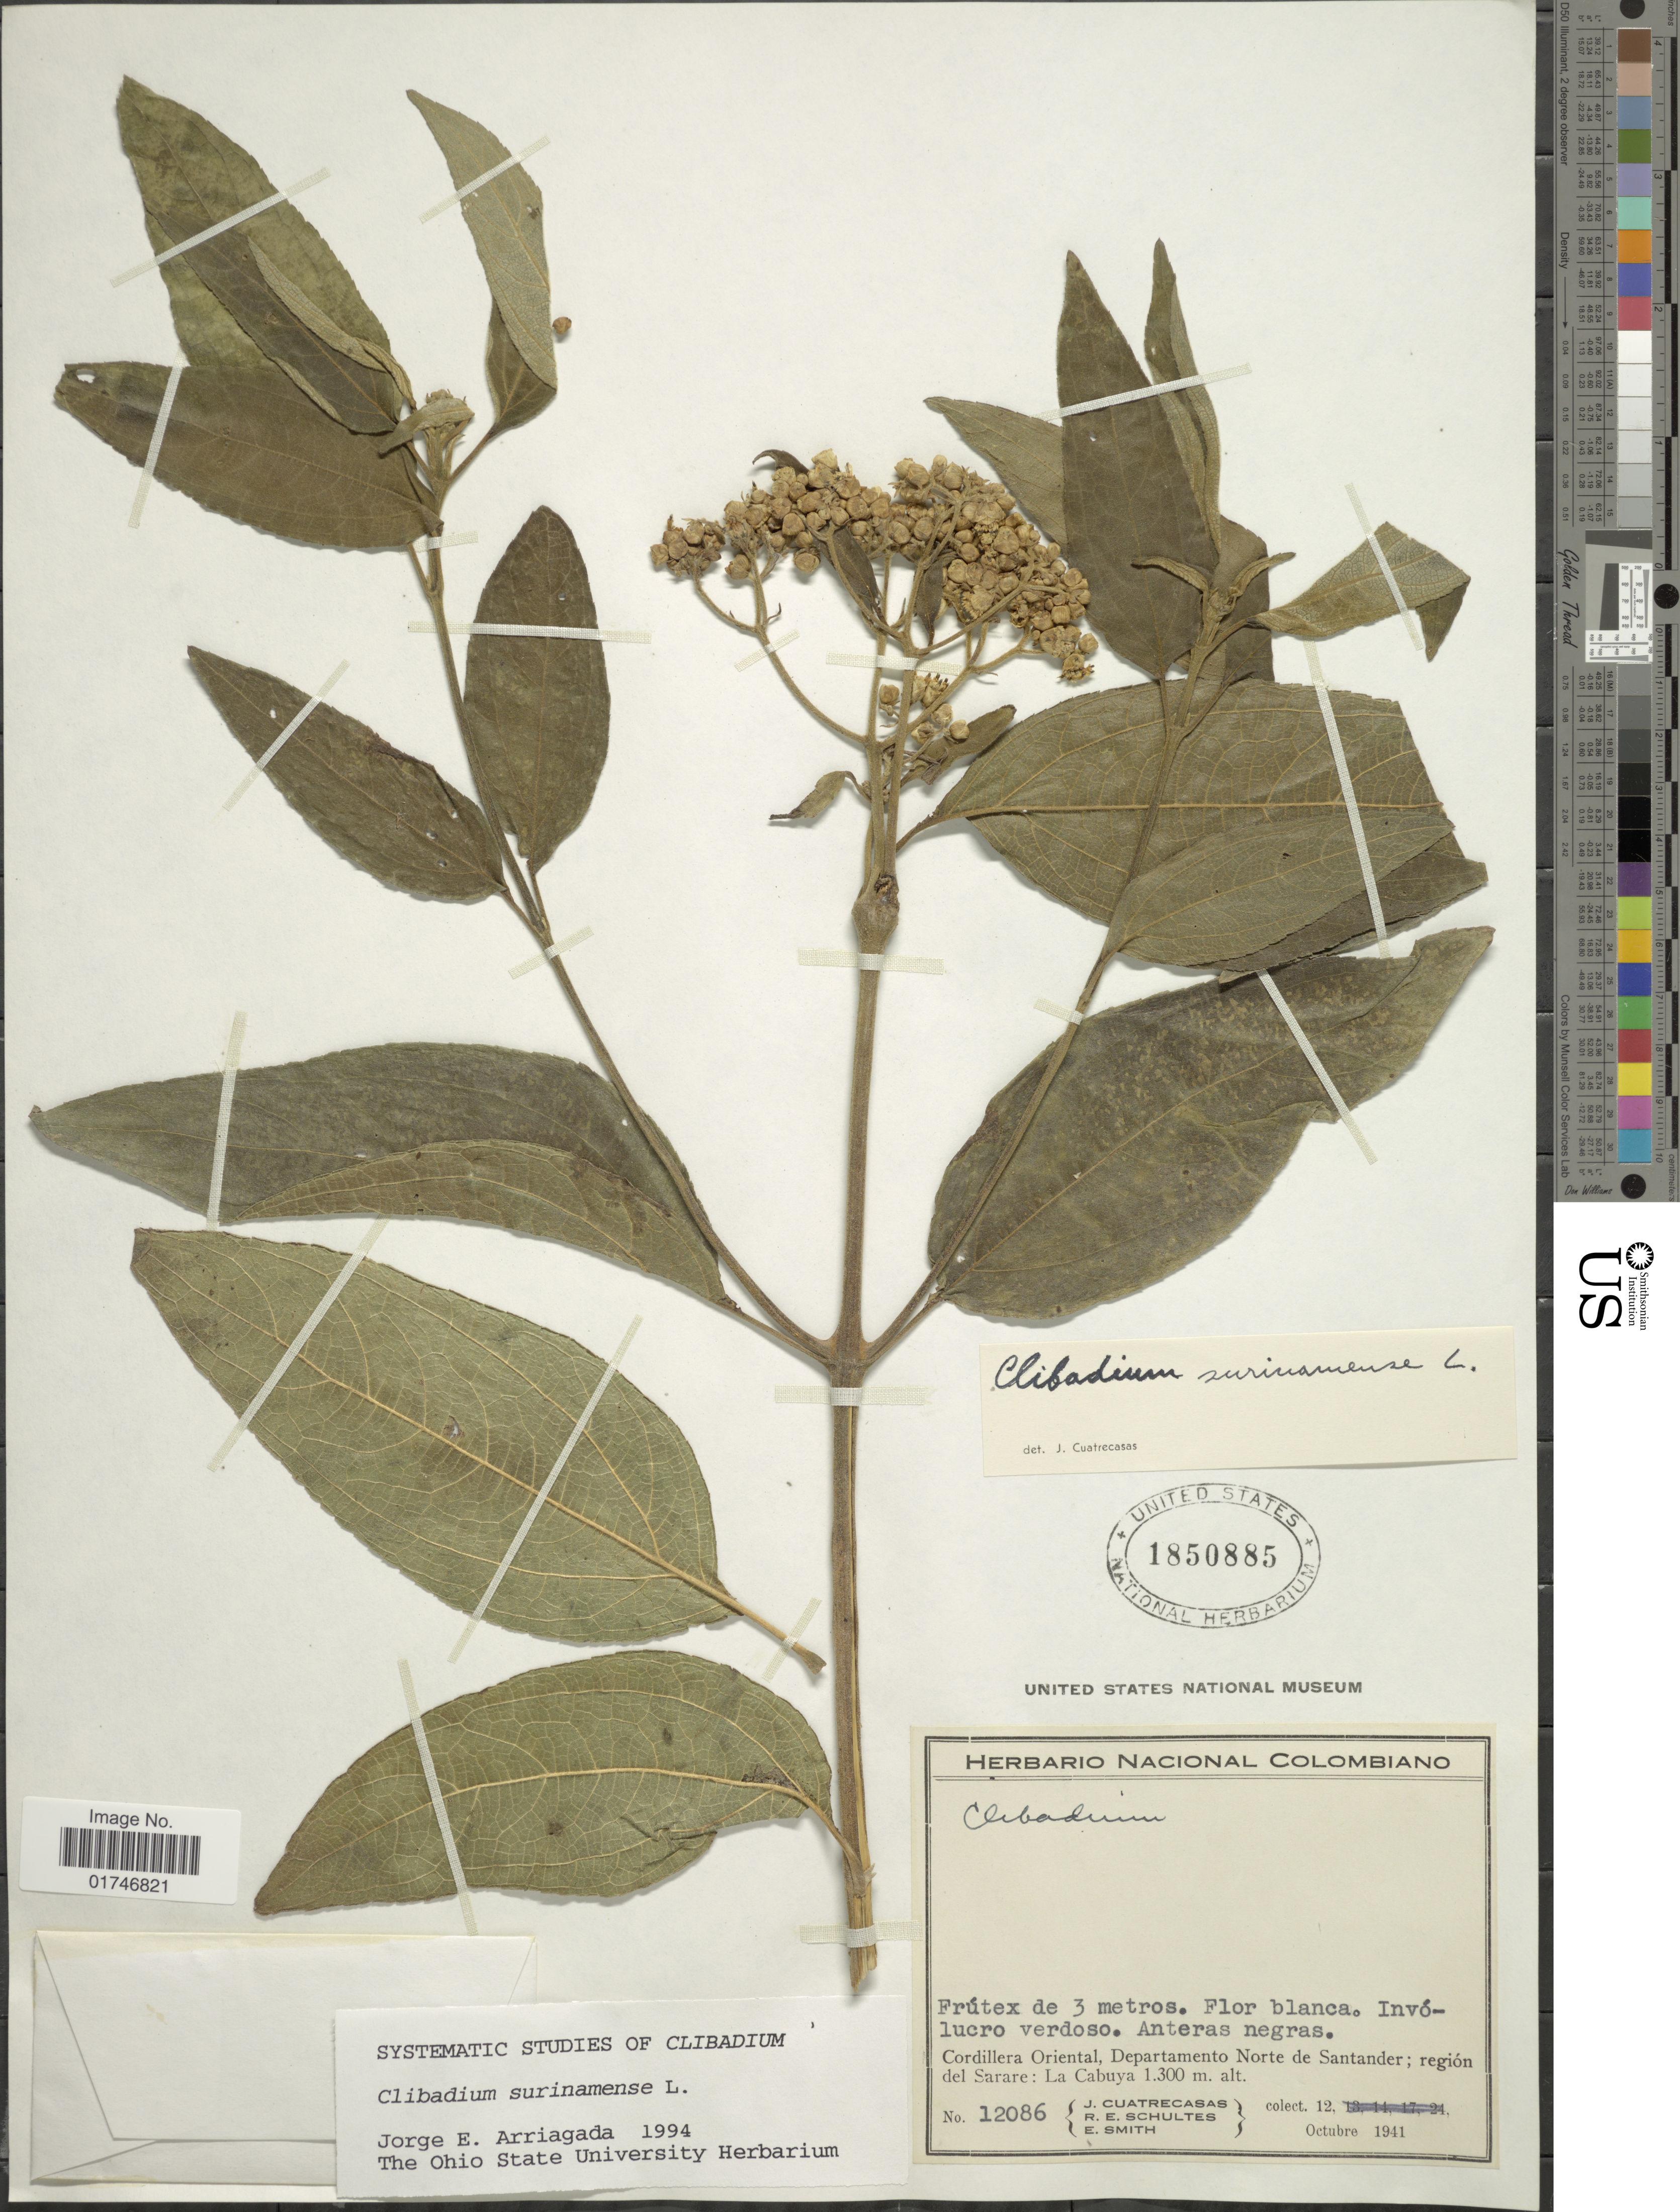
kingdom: Plantae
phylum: Tracheophyta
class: Magnoliopsida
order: Asterales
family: Asteraceae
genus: Clibadium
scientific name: Clibadium surinamense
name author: L.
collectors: J. Cuatrecasas, R. E. Schultes & C. E. Smith Jr.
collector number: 12086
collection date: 1941-10-12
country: Colombia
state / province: Norte de Santander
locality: Cordillera Oriental, Departamento Norte de Santander: región del Sarare: La Cabuya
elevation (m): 1300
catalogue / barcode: US 1850885